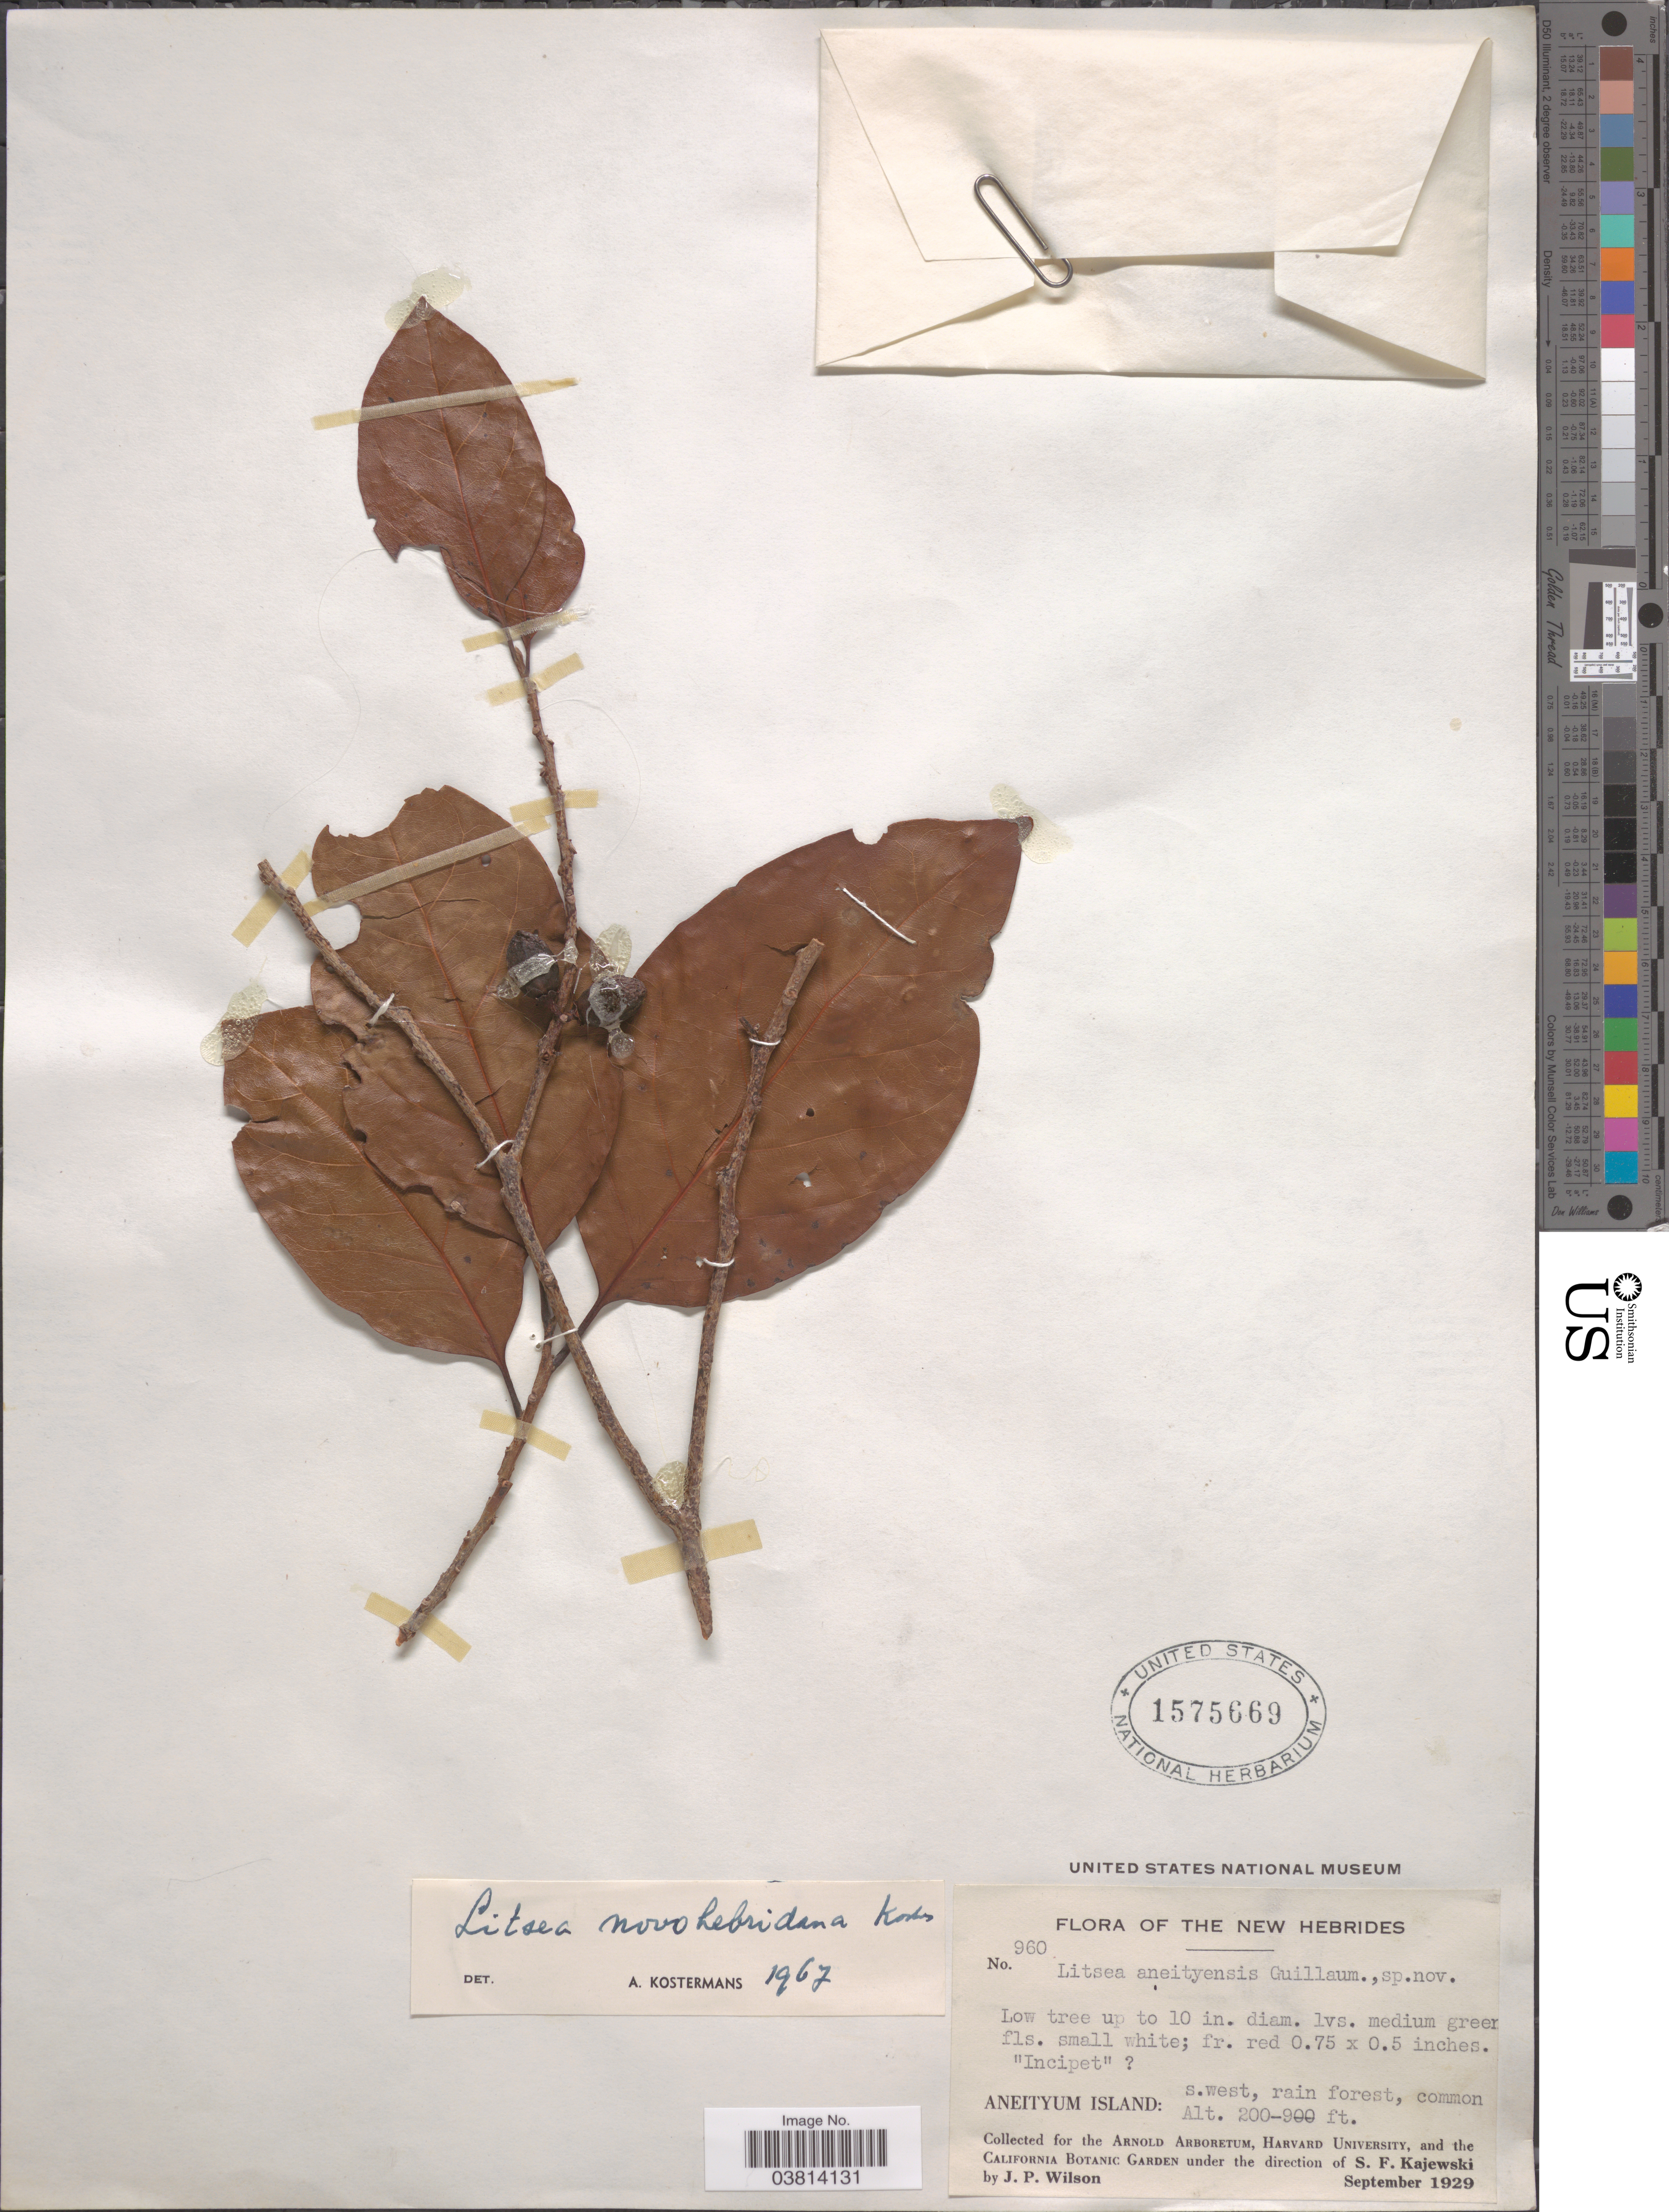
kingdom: Plantae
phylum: Tracheophyta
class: Magnoliopsida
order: Laurales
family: Lauraceae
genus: Litsea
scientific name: Litsea neohebridensis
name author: Kosterm.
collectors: J. P. Wilson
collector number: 960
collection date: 1929-09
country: Vanuatu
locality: The New Hebrides. Aneityum Island: S.west.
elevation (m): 61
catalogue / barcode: US 1575669